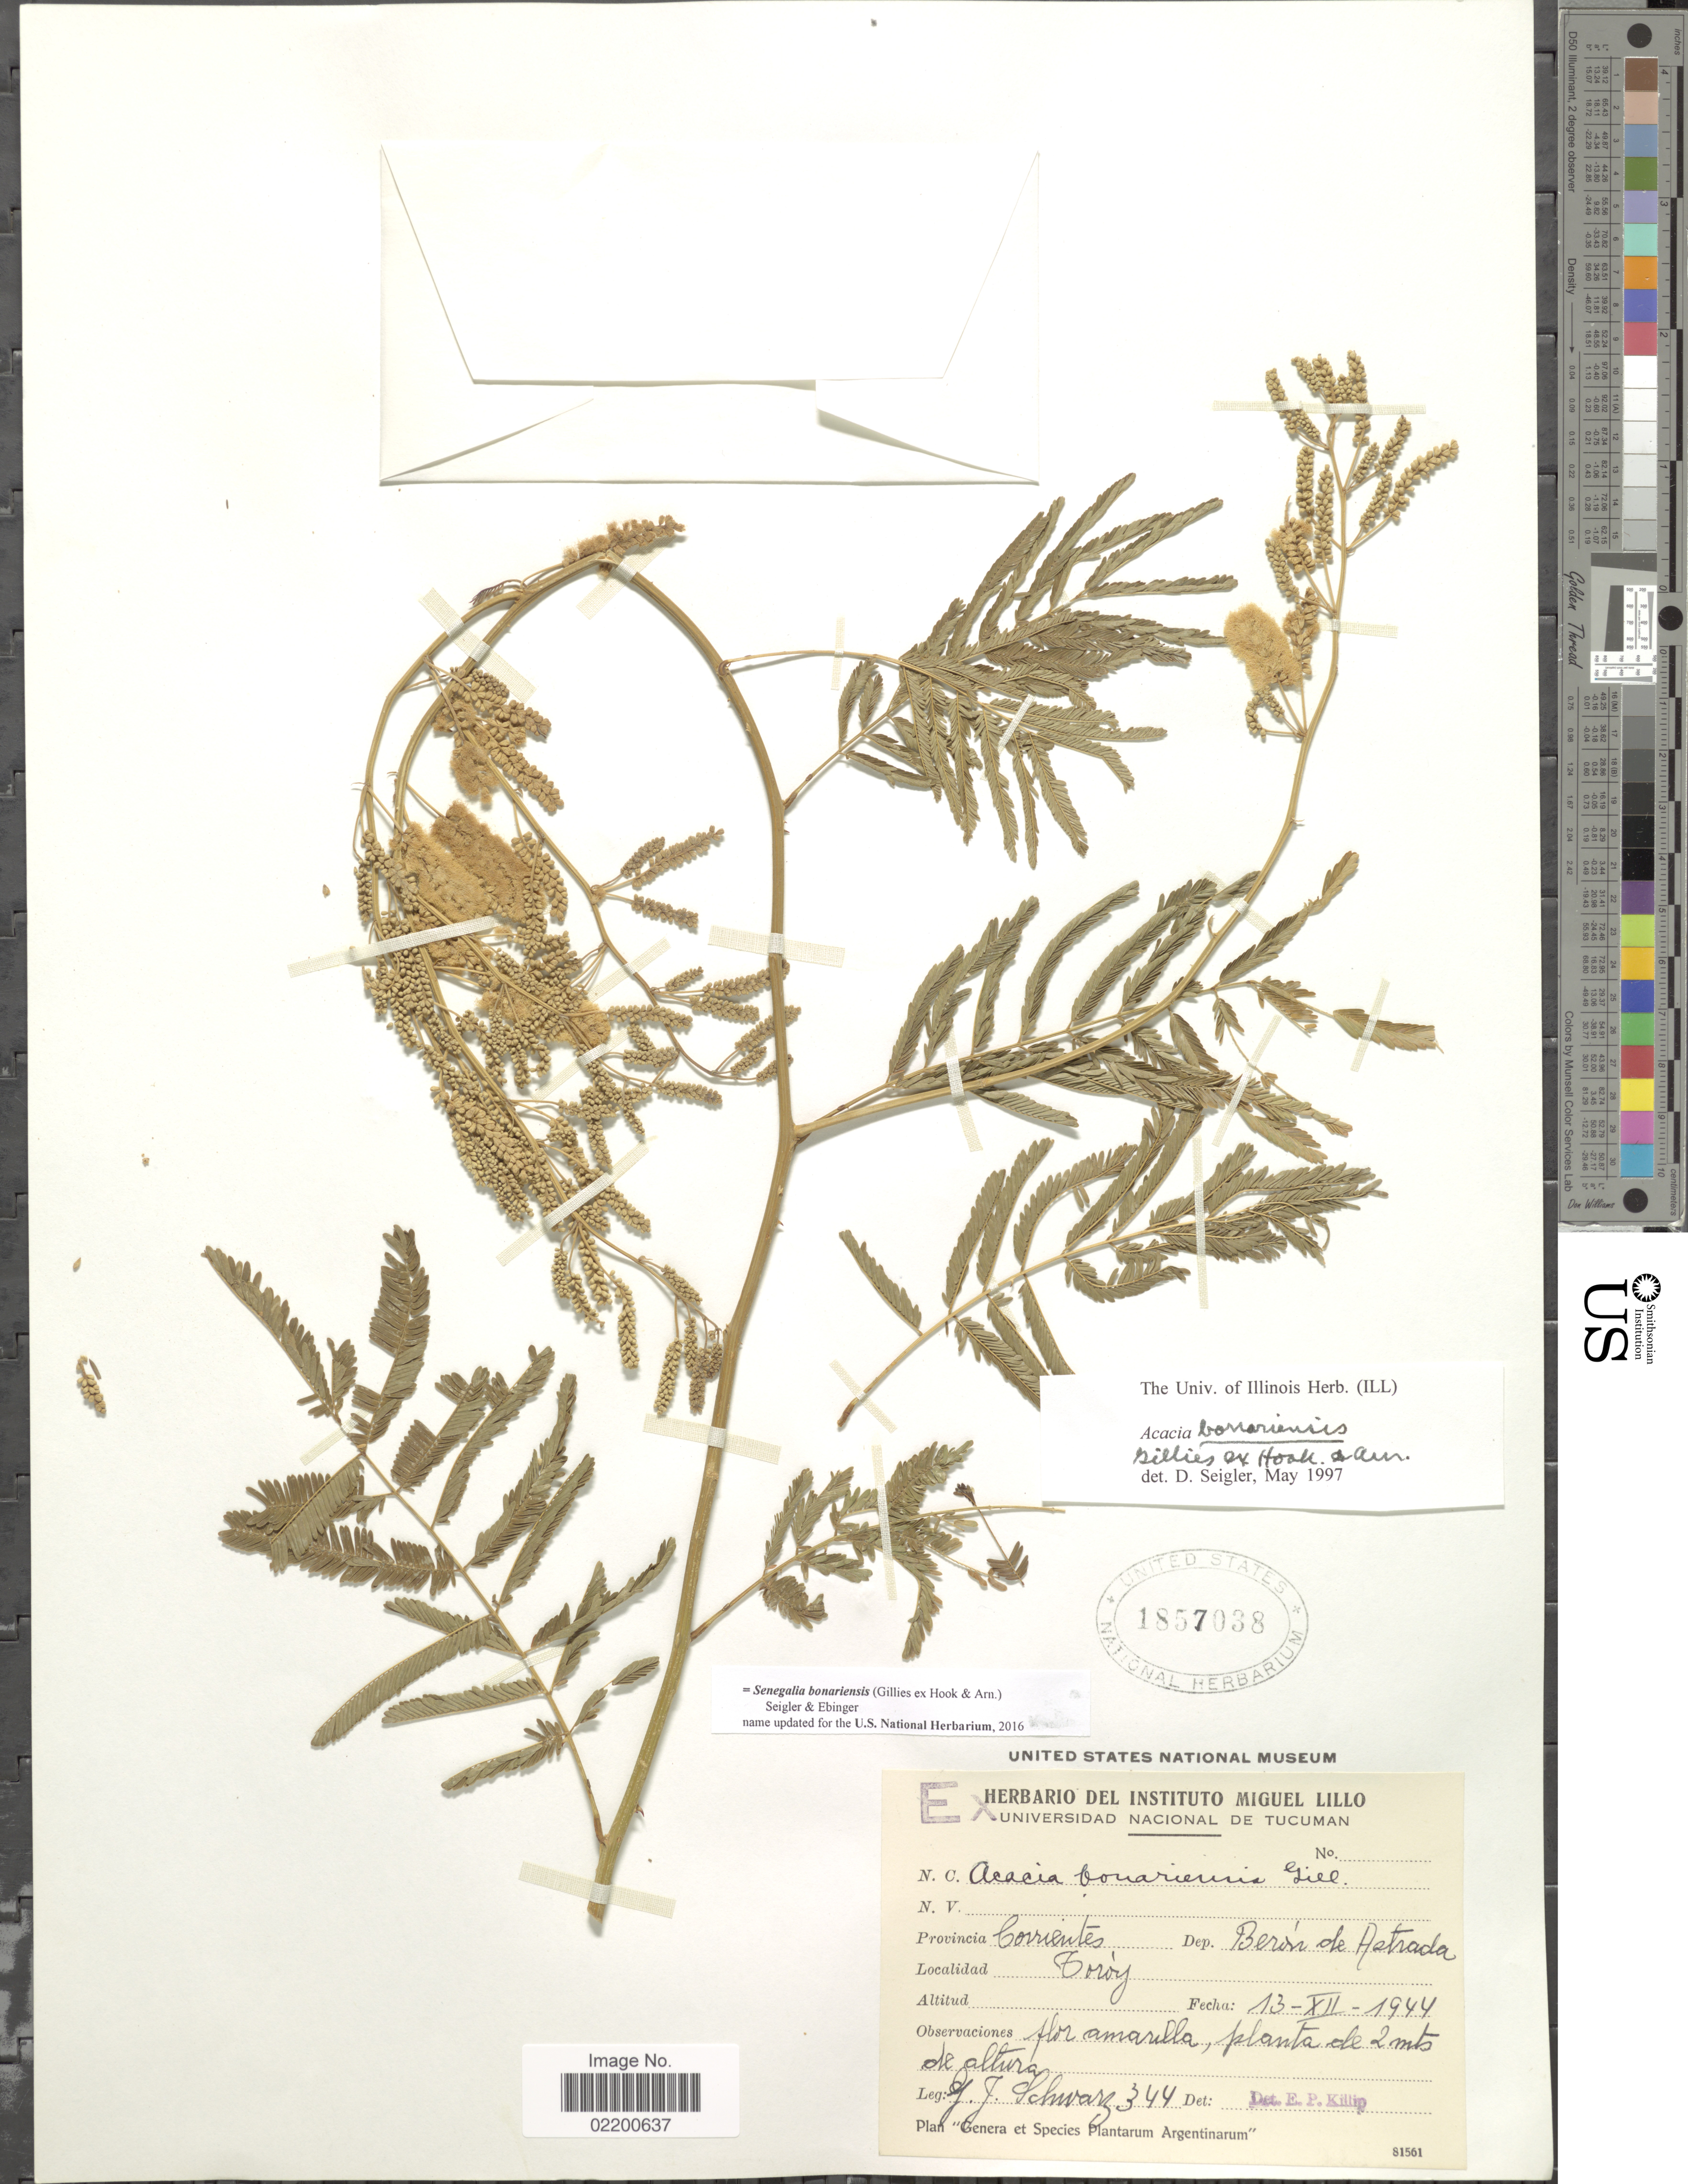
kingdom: Plantae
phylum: Tracheophyta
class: Magnoliopsida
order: Fabales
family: Fabaceae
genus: Senegalia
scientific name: Senegalia bonariensis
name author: (Gillies ex Hook. & Arn.) Seigler & Ebinger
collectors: G. J. Schwarz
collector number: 344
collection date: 1944-12-13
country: Argentina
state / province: Corrientes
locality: Dept. Beror de Astrada, Coroy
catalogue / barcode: US 1857038